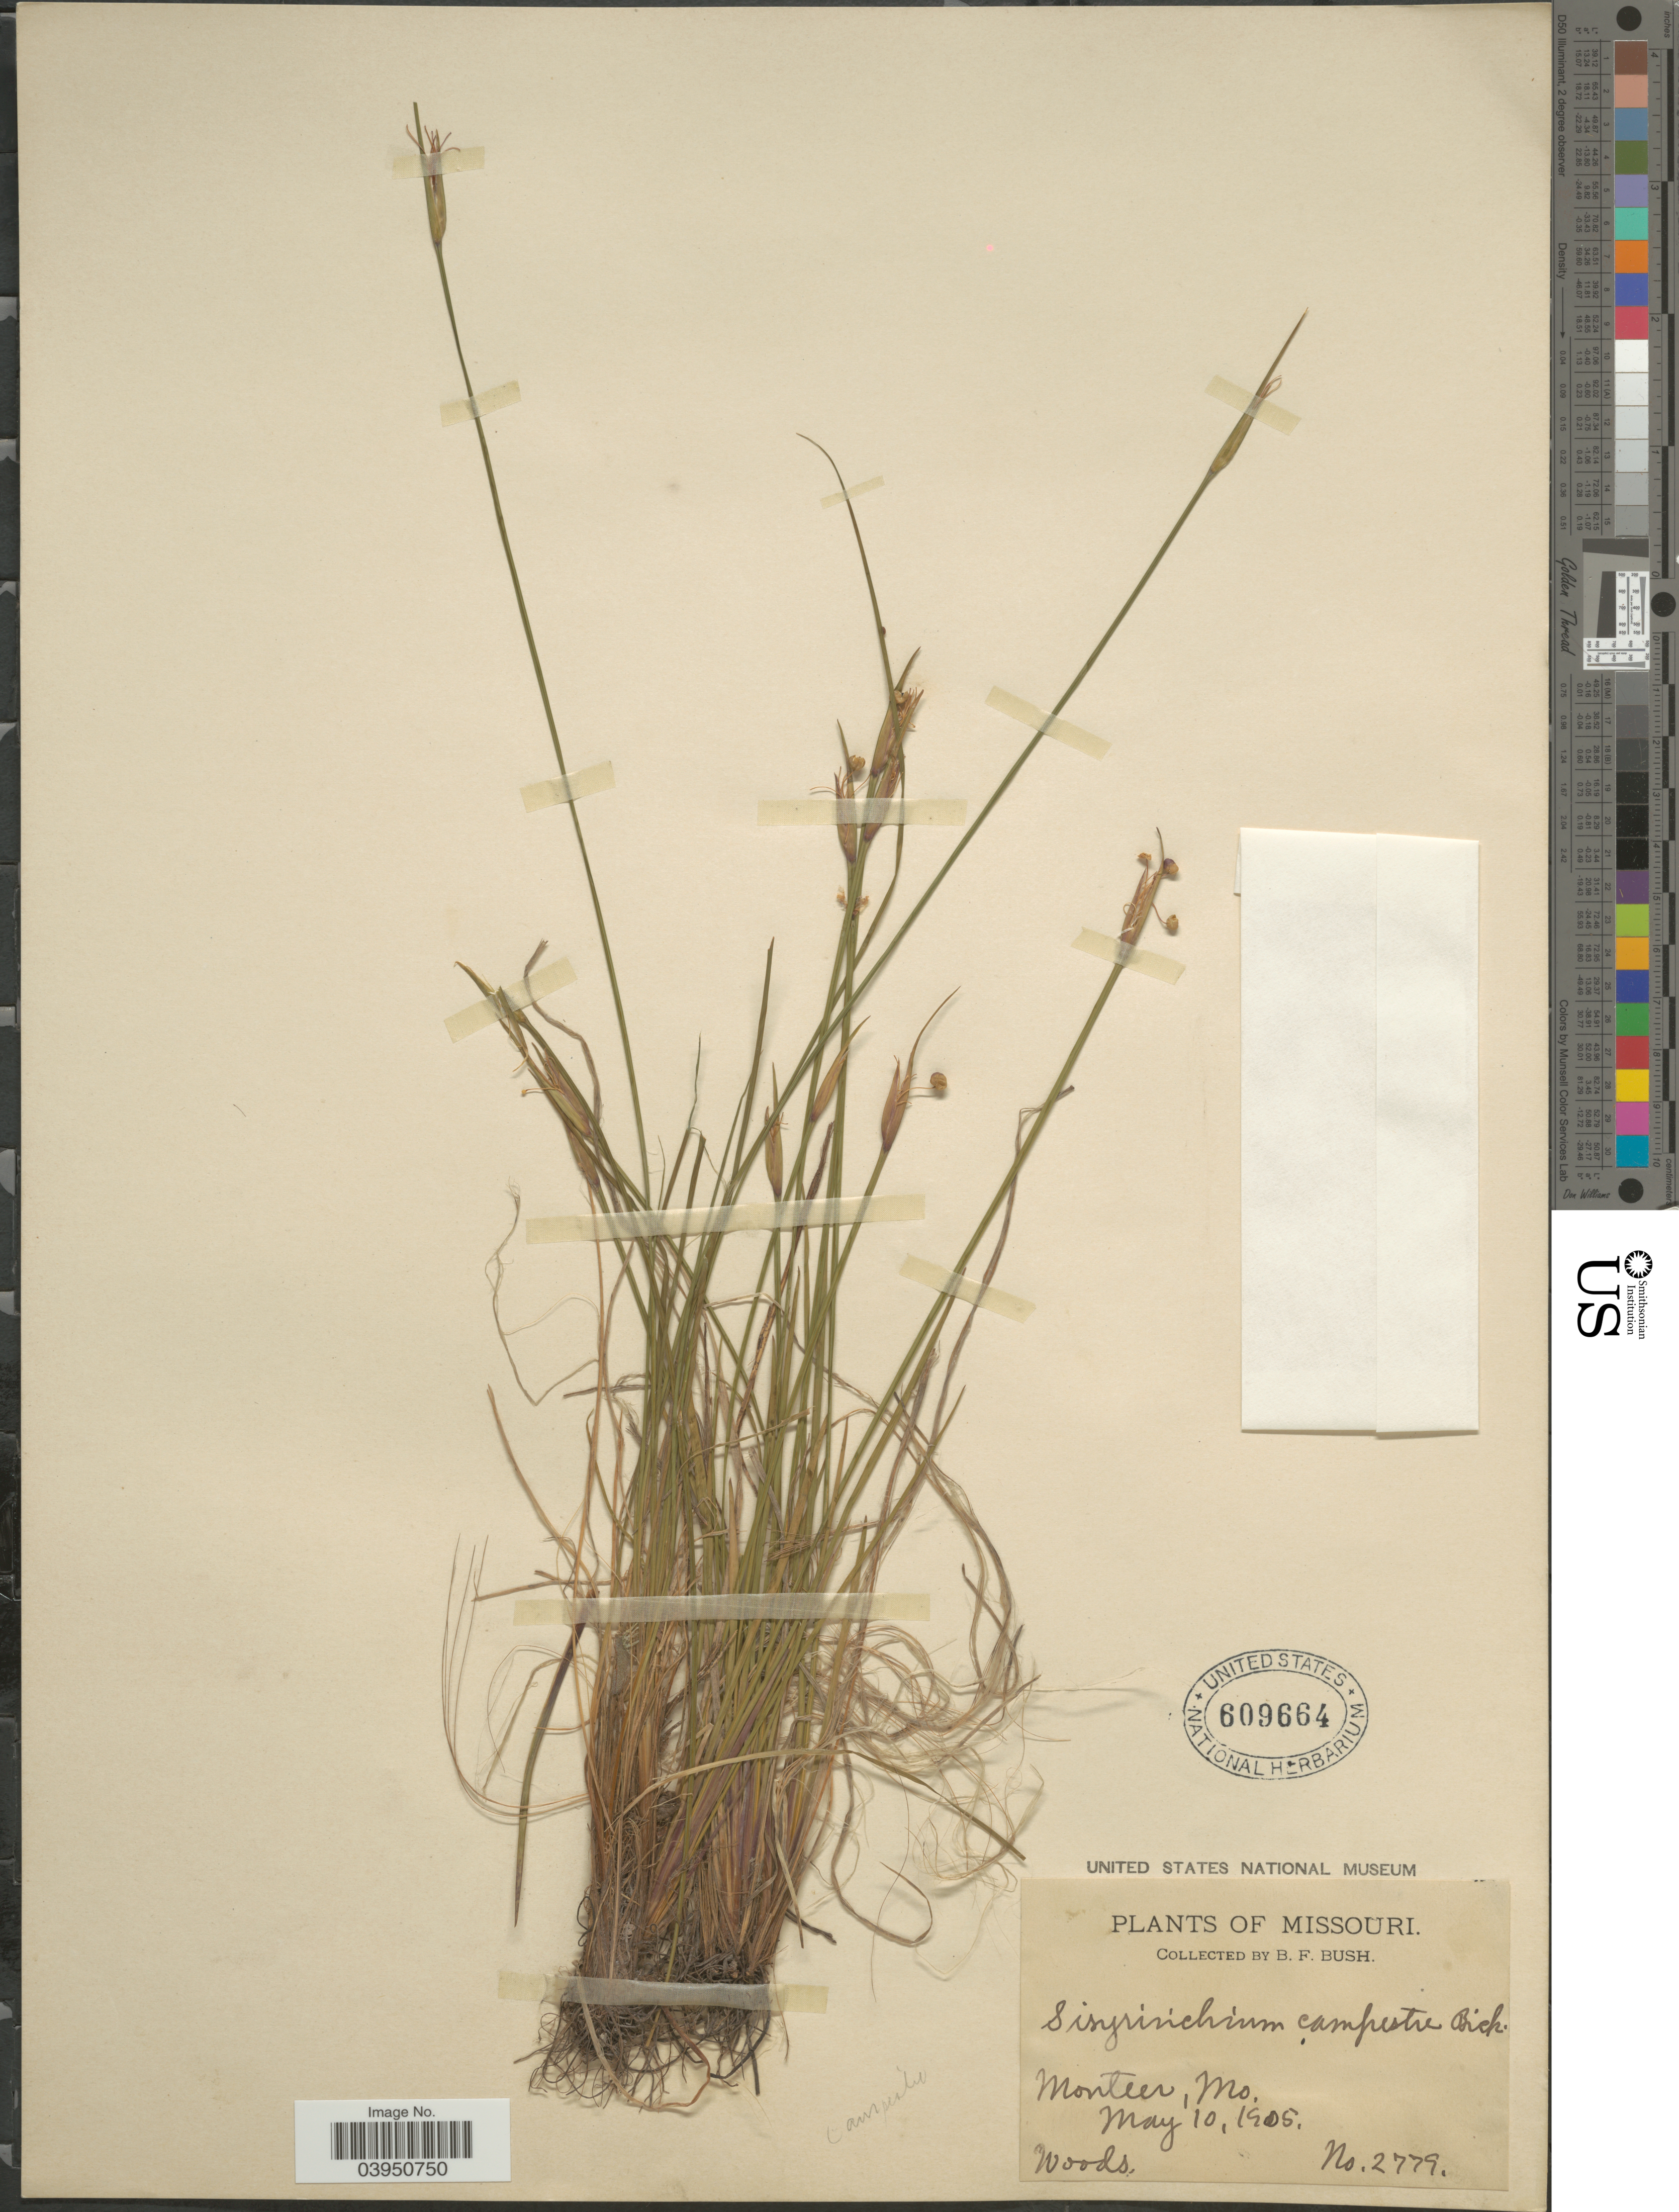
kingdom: Plantae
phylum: Tracheophyta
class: Liliopsida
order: Asparagales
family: Iridaceae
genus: Sisyrinchium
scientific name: Sisyrinchium campestre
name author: E.P. Bicknell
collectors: B. F. Bush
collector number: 2779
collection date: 1905-05-10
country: United States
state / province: Missouri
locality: Monteer.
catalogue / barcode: US 609664